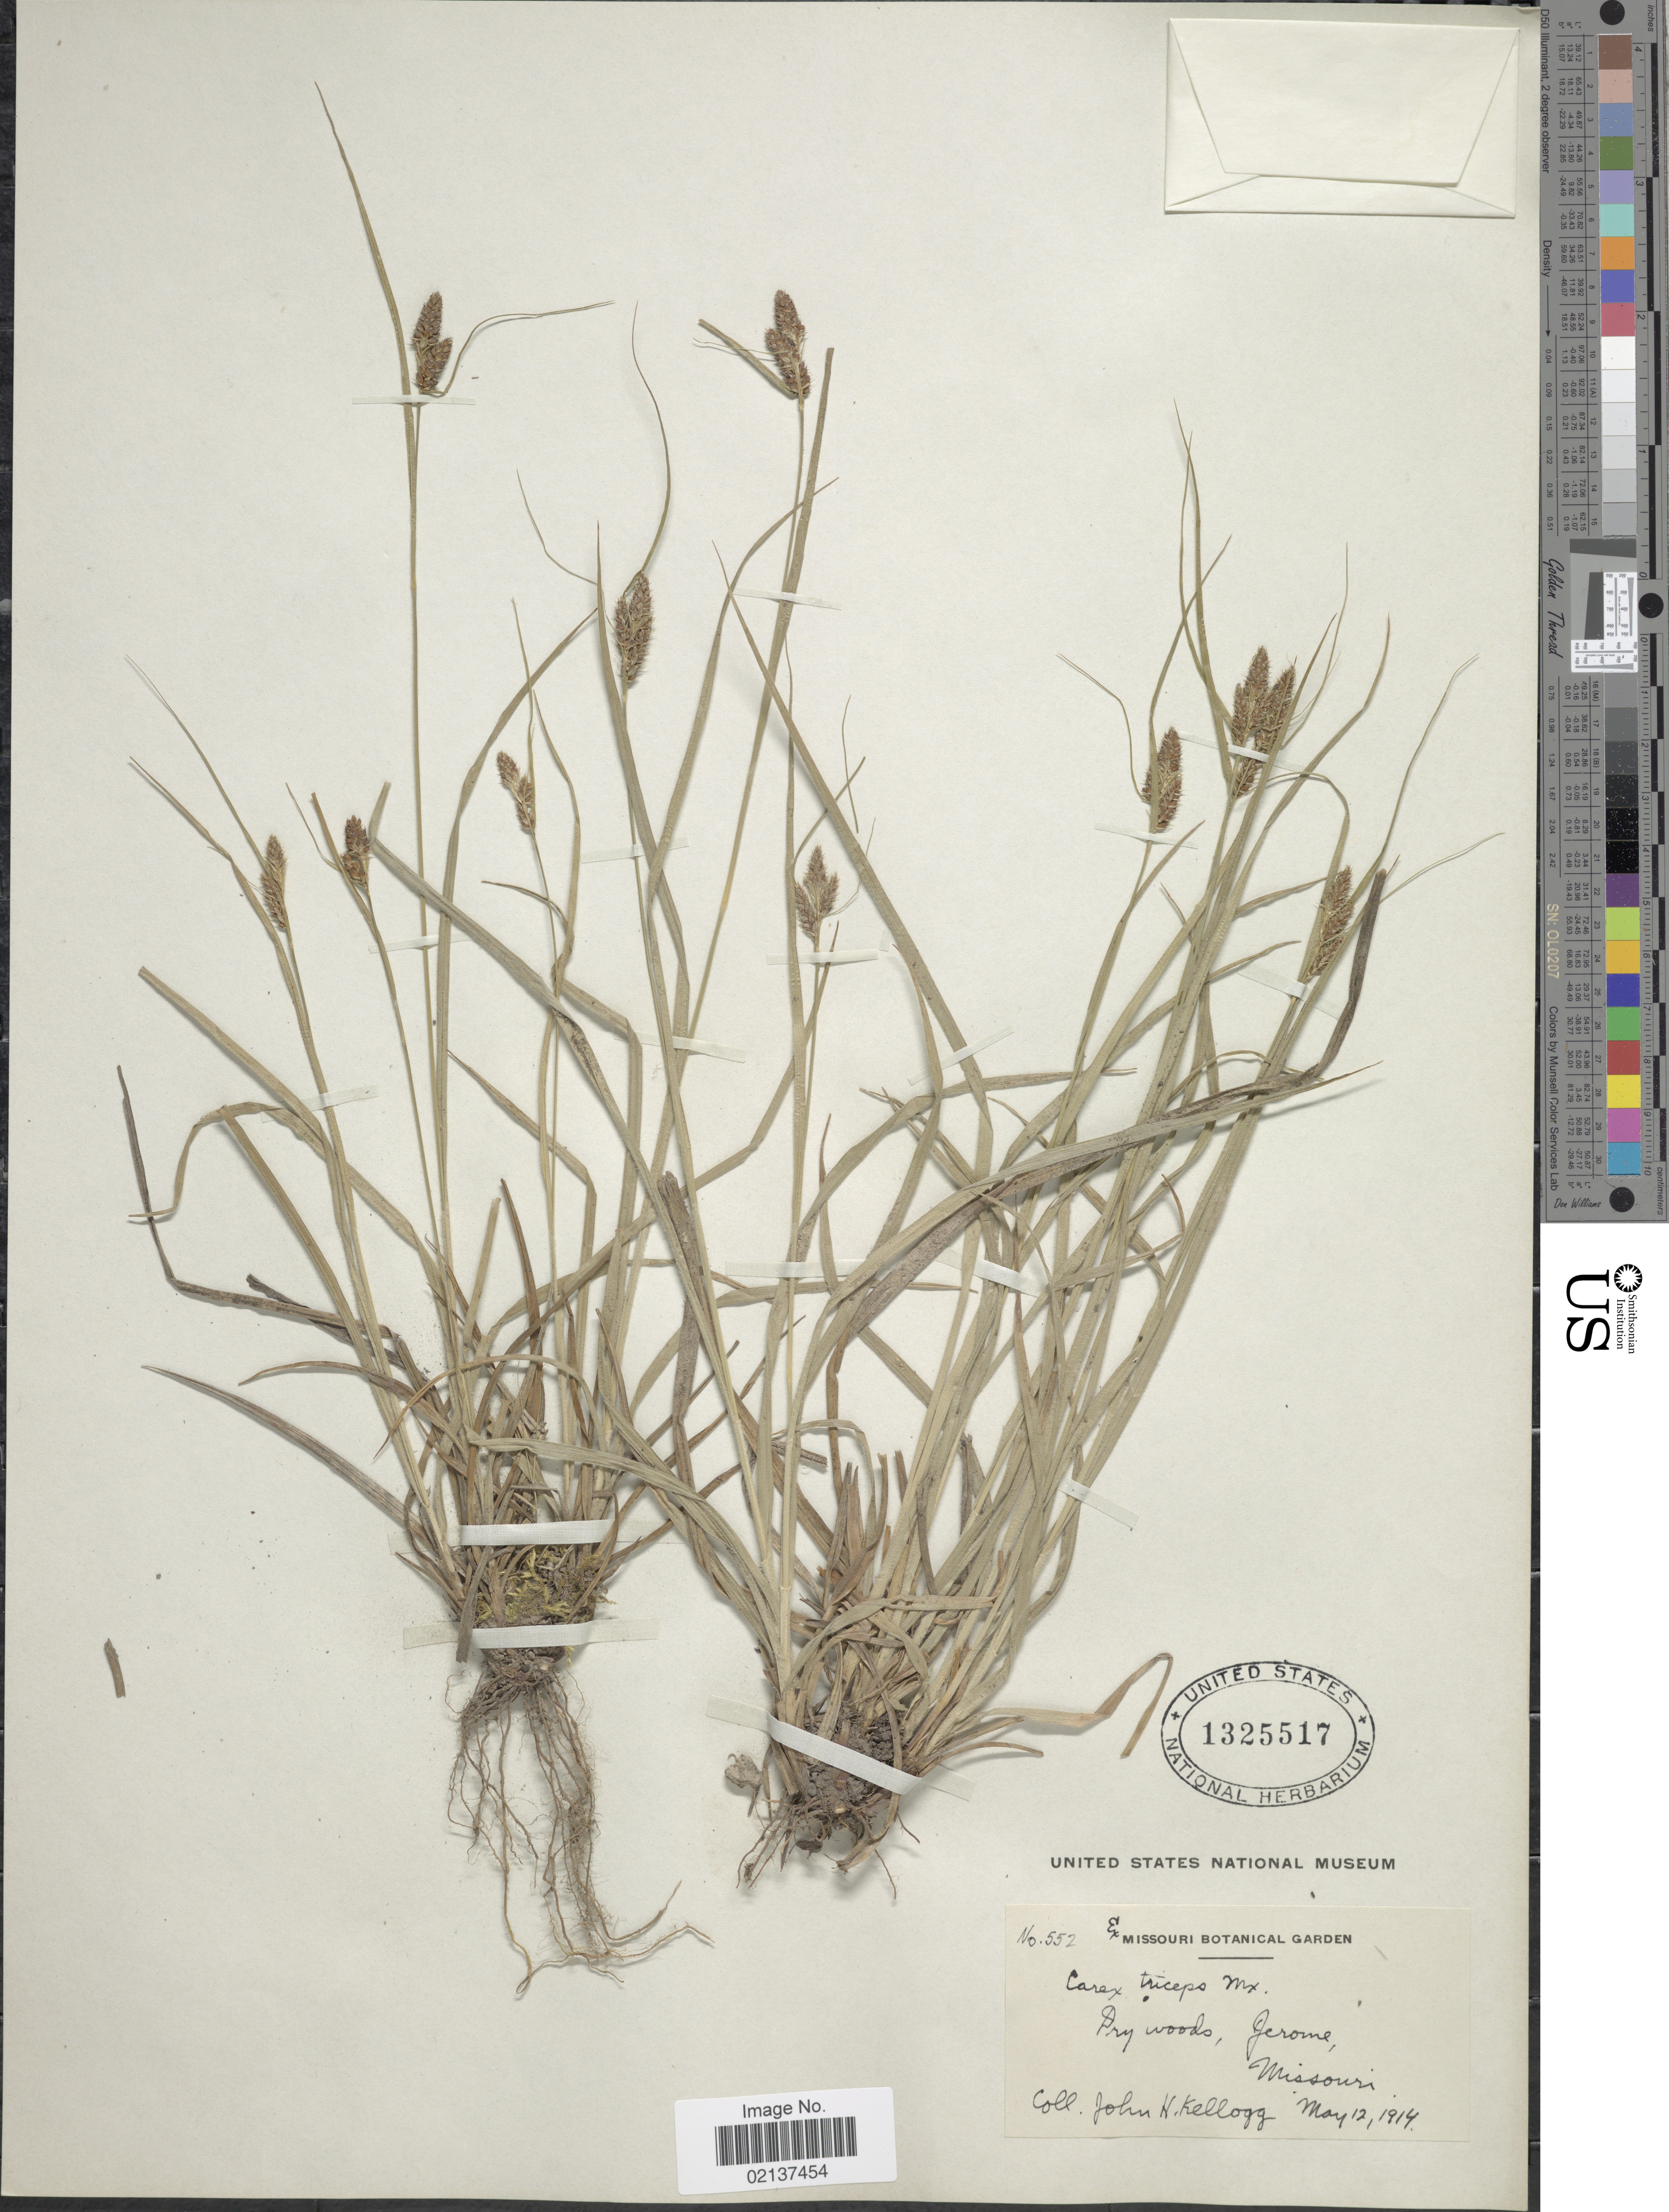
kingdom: Plantae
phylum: Tracheophyta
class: Liliopsida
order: Poales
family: Cyperaceae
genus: Carex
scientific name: Carex hirsutella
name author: Mack.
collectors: J. H. Kellogg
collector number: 552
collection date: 1914-05-12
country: United States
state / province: Missouri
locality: Jerome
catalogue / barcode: US 1325517